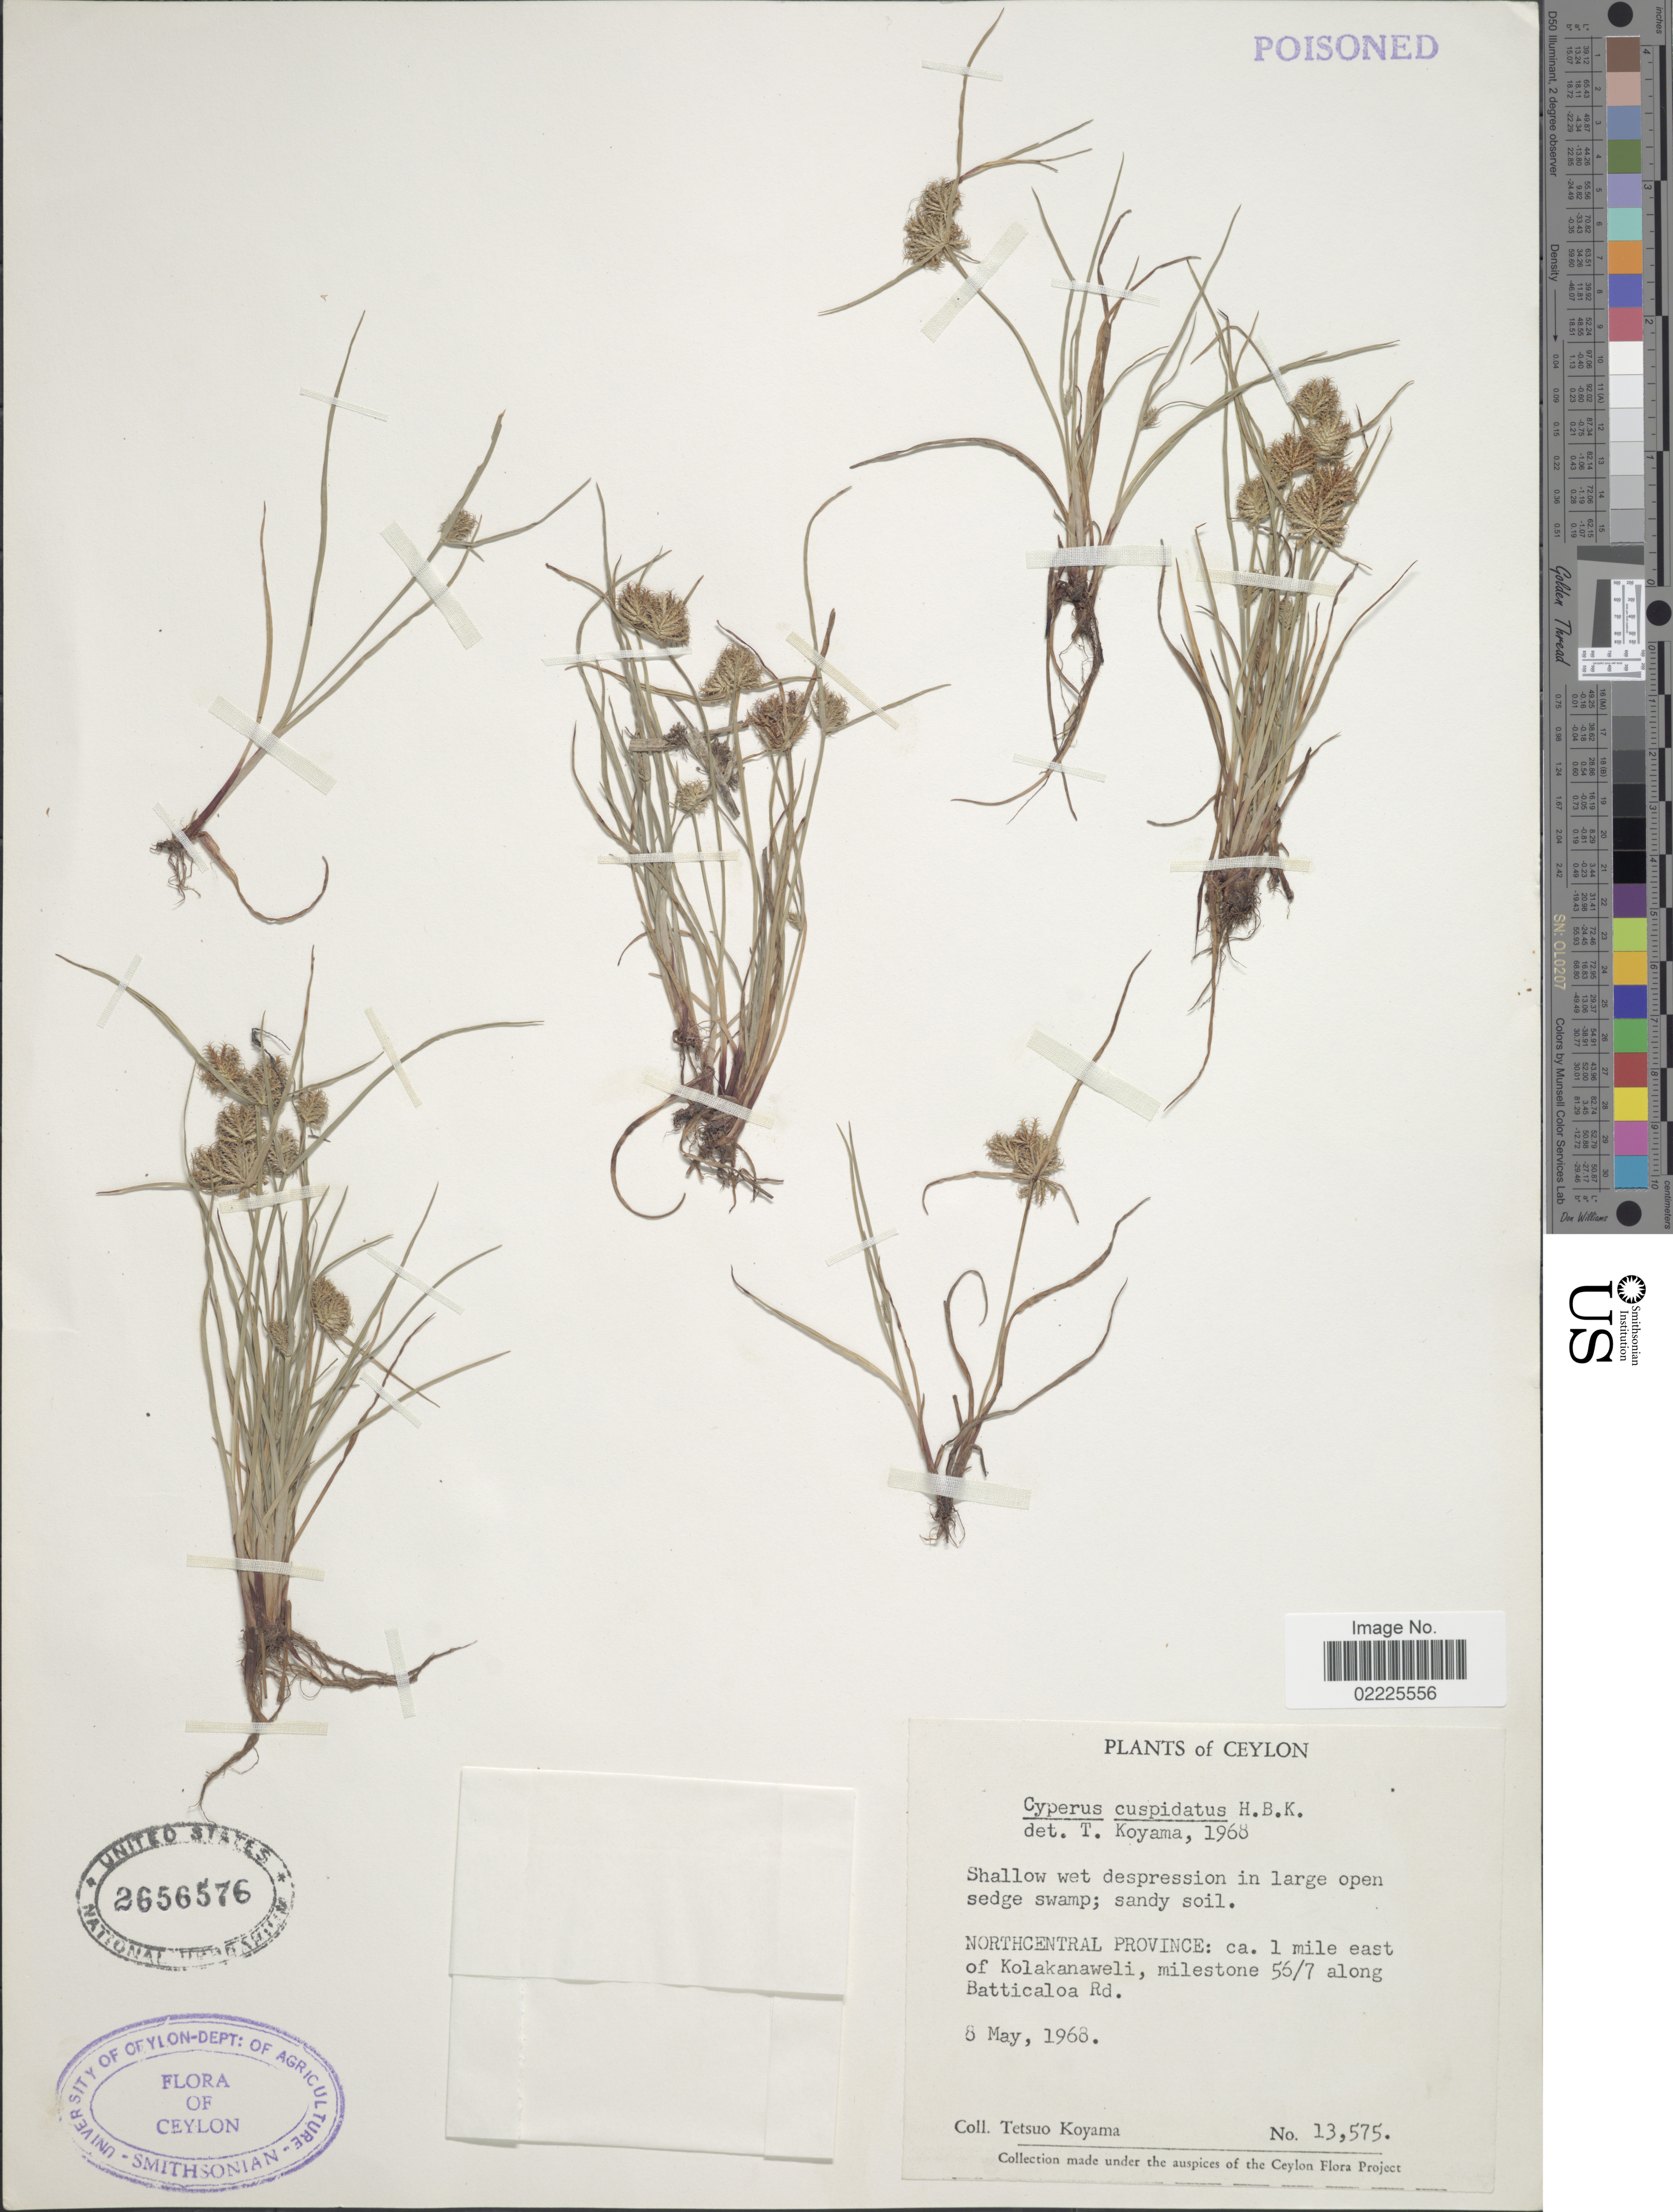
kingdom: Plantae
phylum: Tracheophyta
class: Liliopsida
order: Poales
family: Cyperaceae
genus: Cyperus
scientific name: Cyperus cuspidatus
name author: Kunth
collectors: T. Koyama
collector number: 13575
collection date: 1968-05-08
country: Sri Lanka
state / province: North Central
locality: Ceylon, ca. 1 mile east of Kolakanaweli, milestone 56/7 along Batticaloa Rd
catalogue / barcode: US 2656576